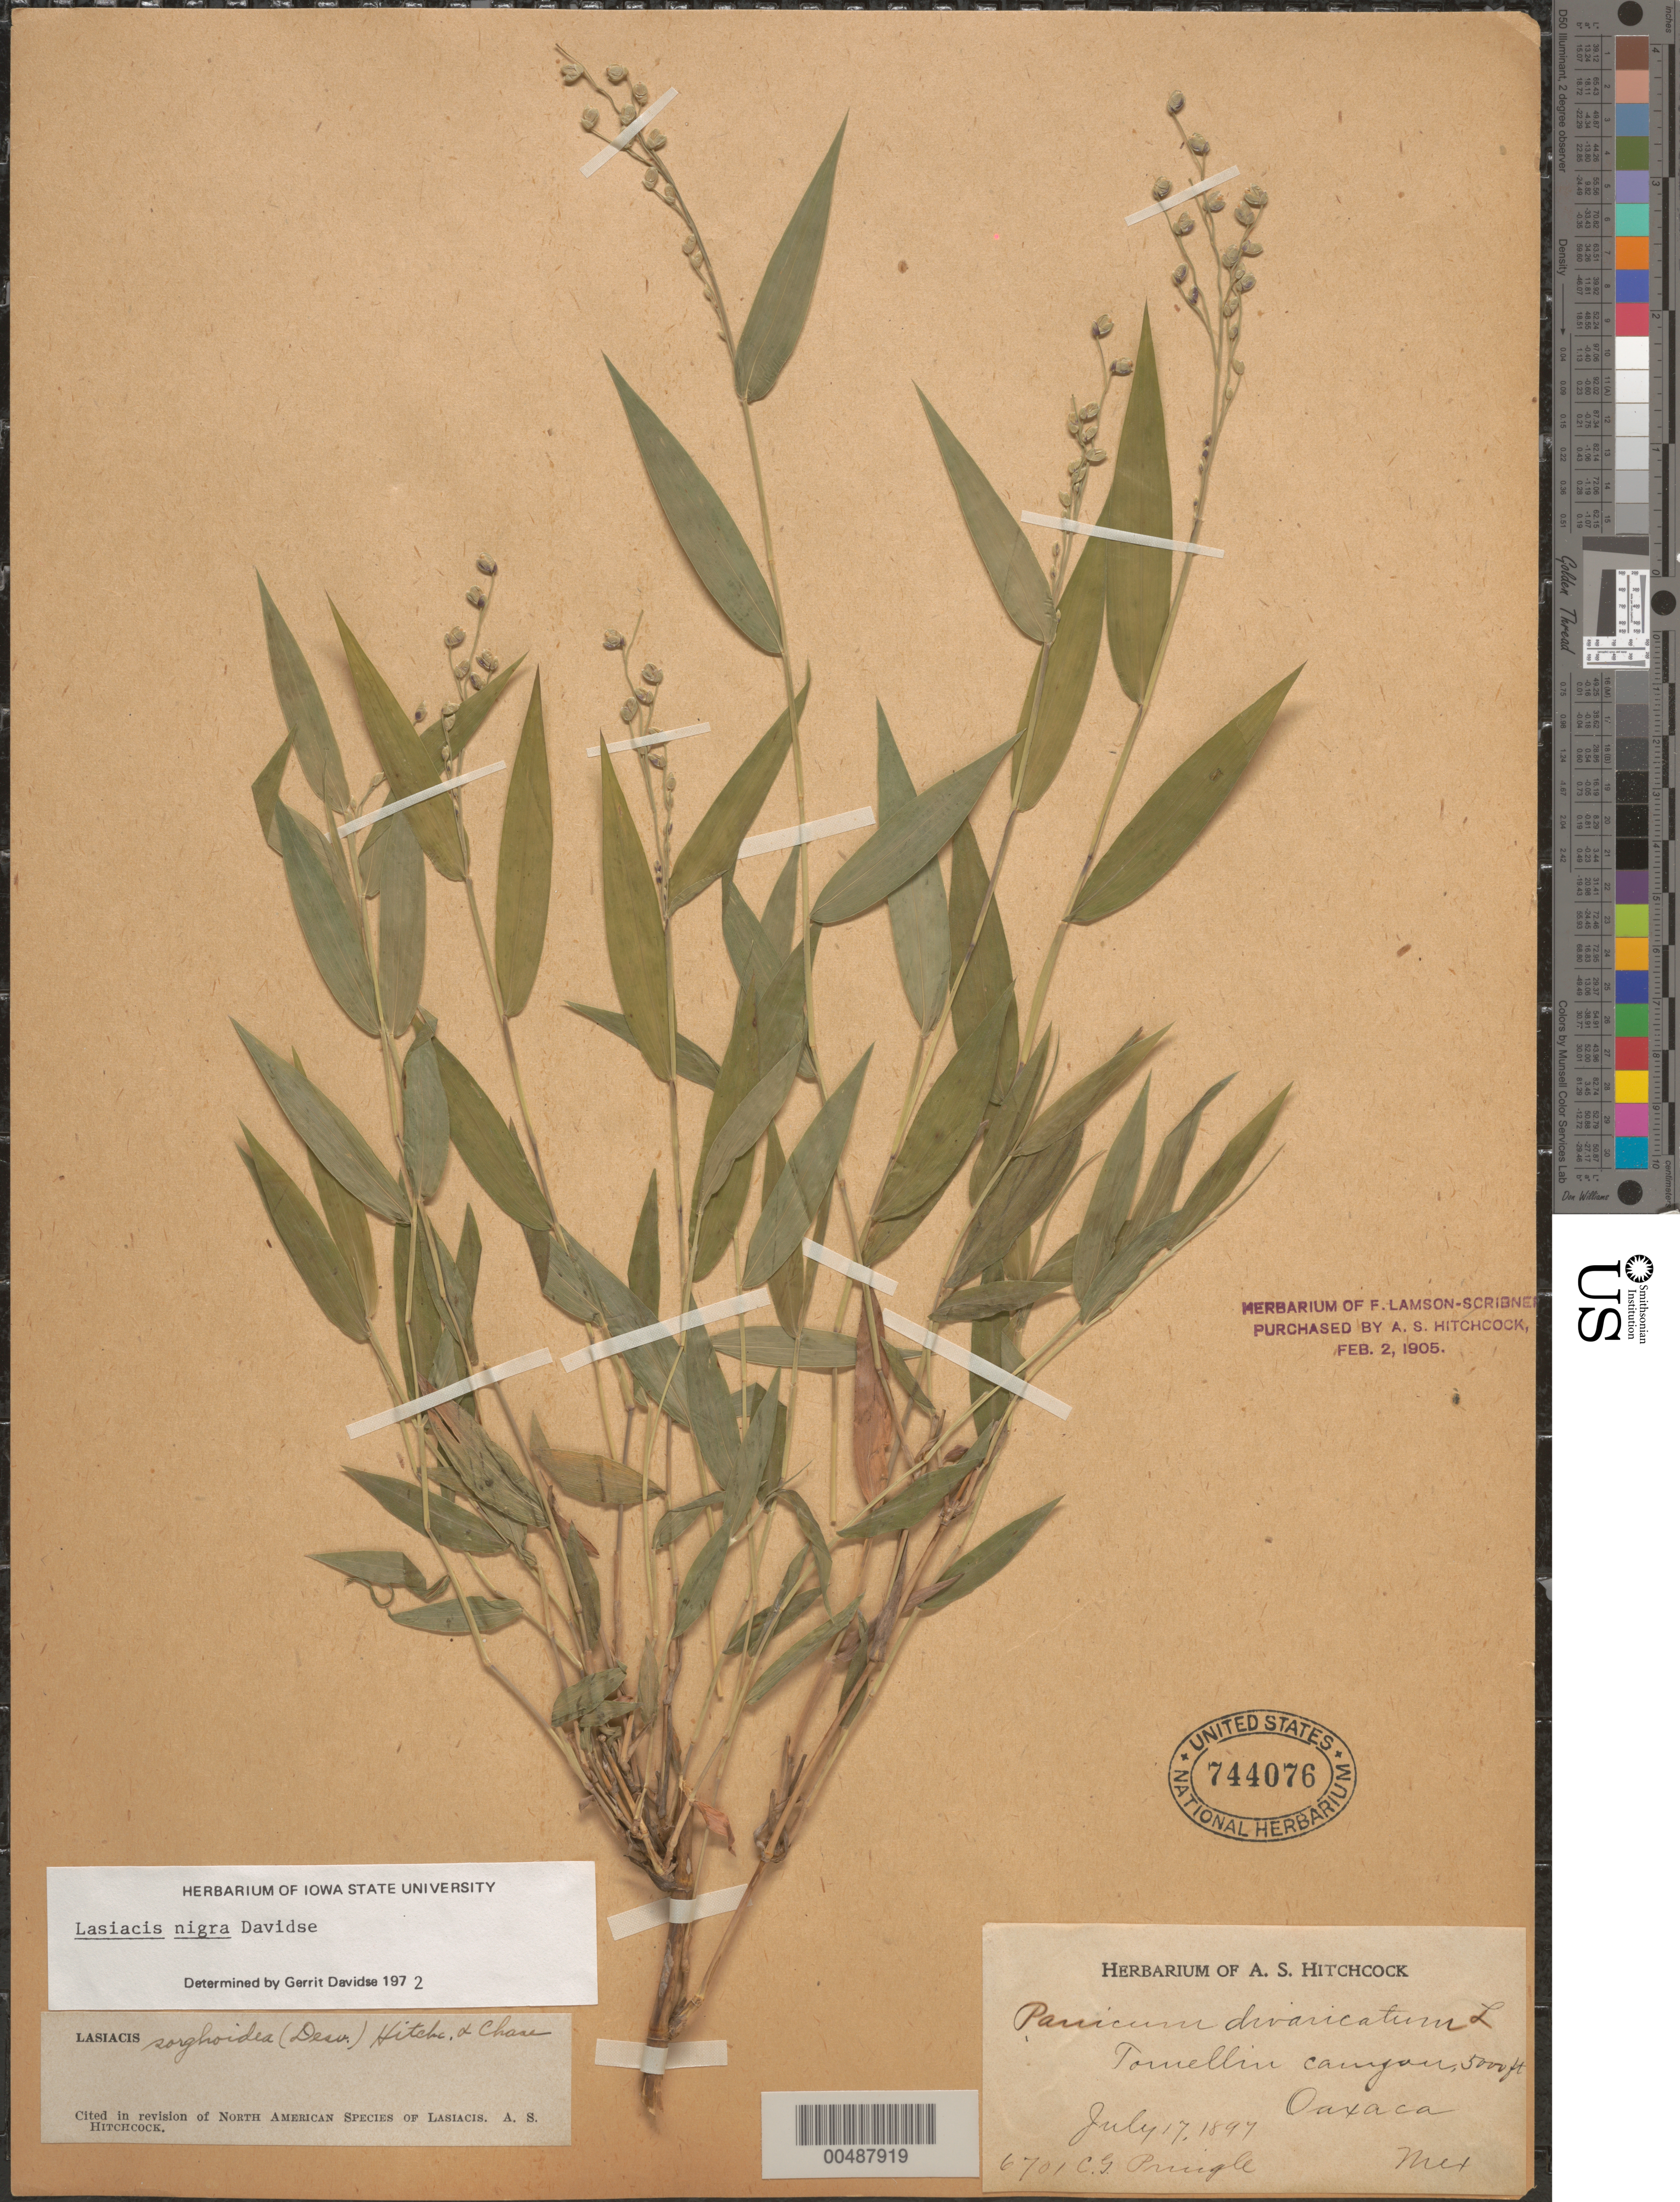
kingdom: Plantae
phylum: Tracheophyta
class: Liliopsida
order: Poales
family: Poaceae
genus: Lasiacis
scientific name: Lasiacis maxonii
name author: Swallen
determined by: Davidse, Gerrit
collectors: C. G. Pringle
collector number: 6701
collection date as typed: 17 Jul 1897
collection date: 1897-07-17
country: Mexico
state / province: Oaxaca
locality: Tomellin canyon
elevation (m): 1524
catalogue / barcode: US 744076